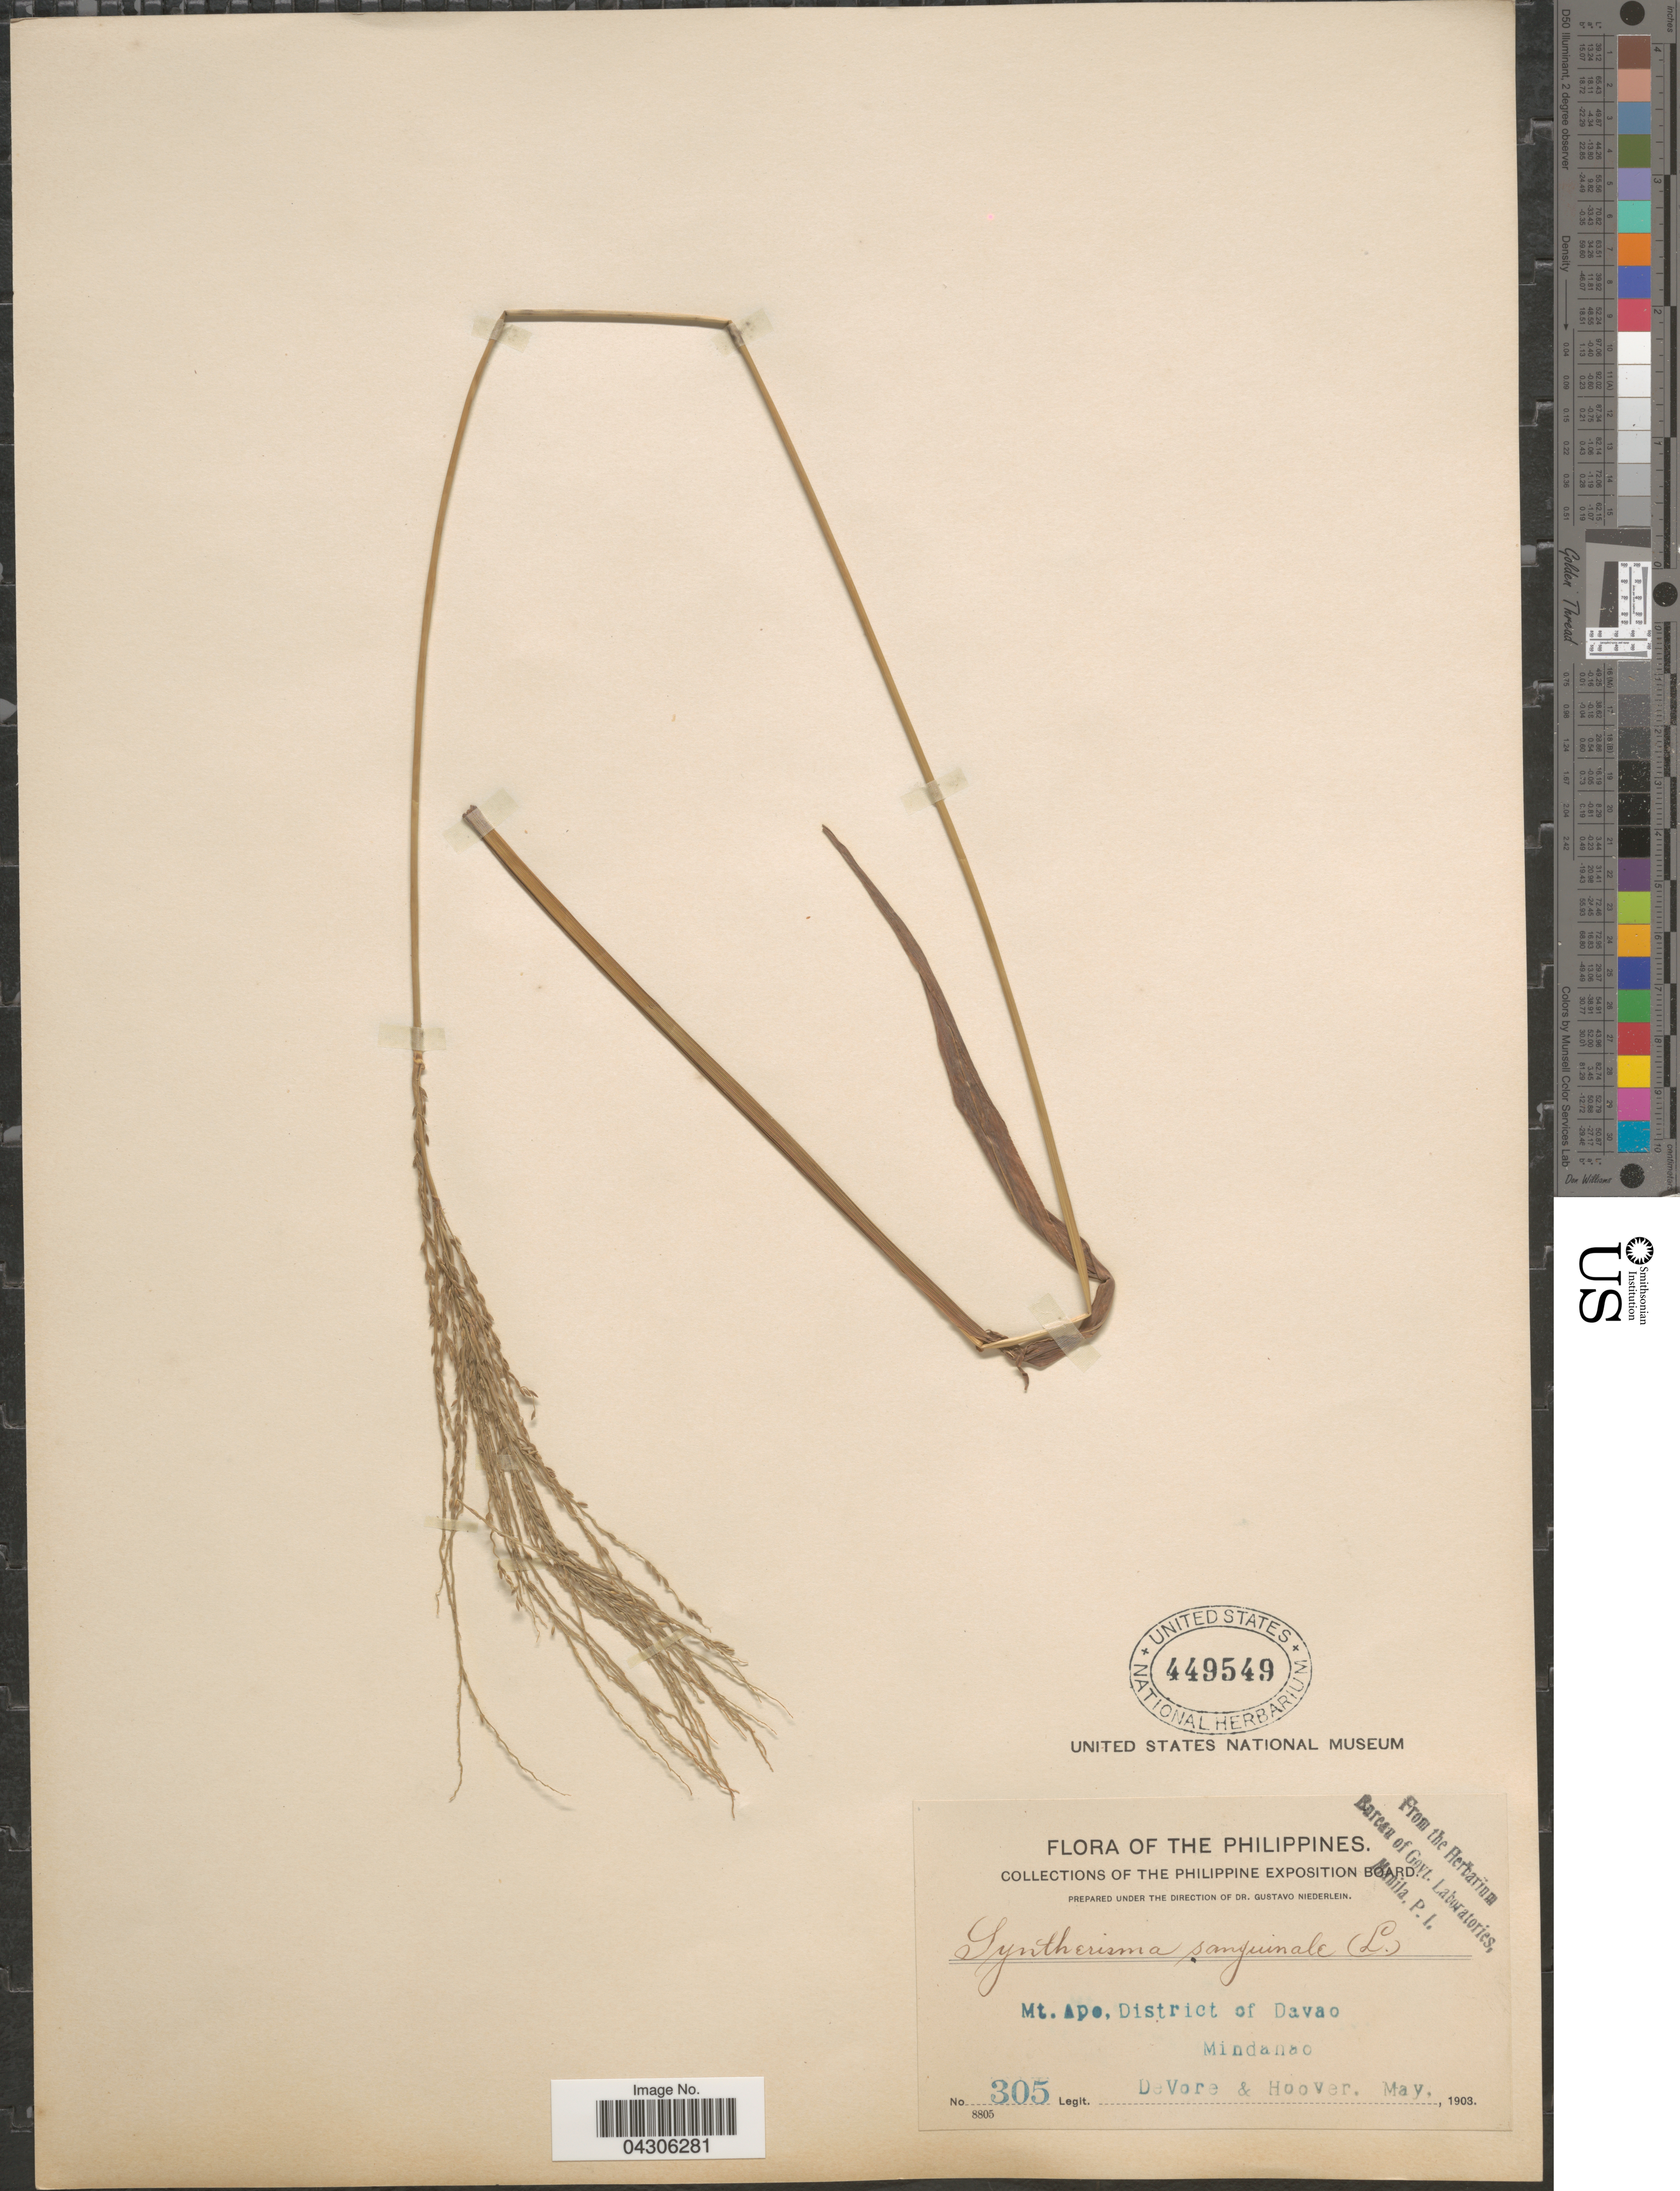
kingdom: Plantae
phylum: Tracheophyta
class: Liliopsida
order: Poales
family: Poaceae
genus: Digitaria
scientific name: Digitaria setigera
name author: Roth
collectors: B. F. DeVore & -- Hoover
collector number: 305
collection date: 1903-05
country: Philippines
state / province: Davao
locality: Mt. Apo, District of Davao. Mindanao.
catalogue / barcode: US 449549